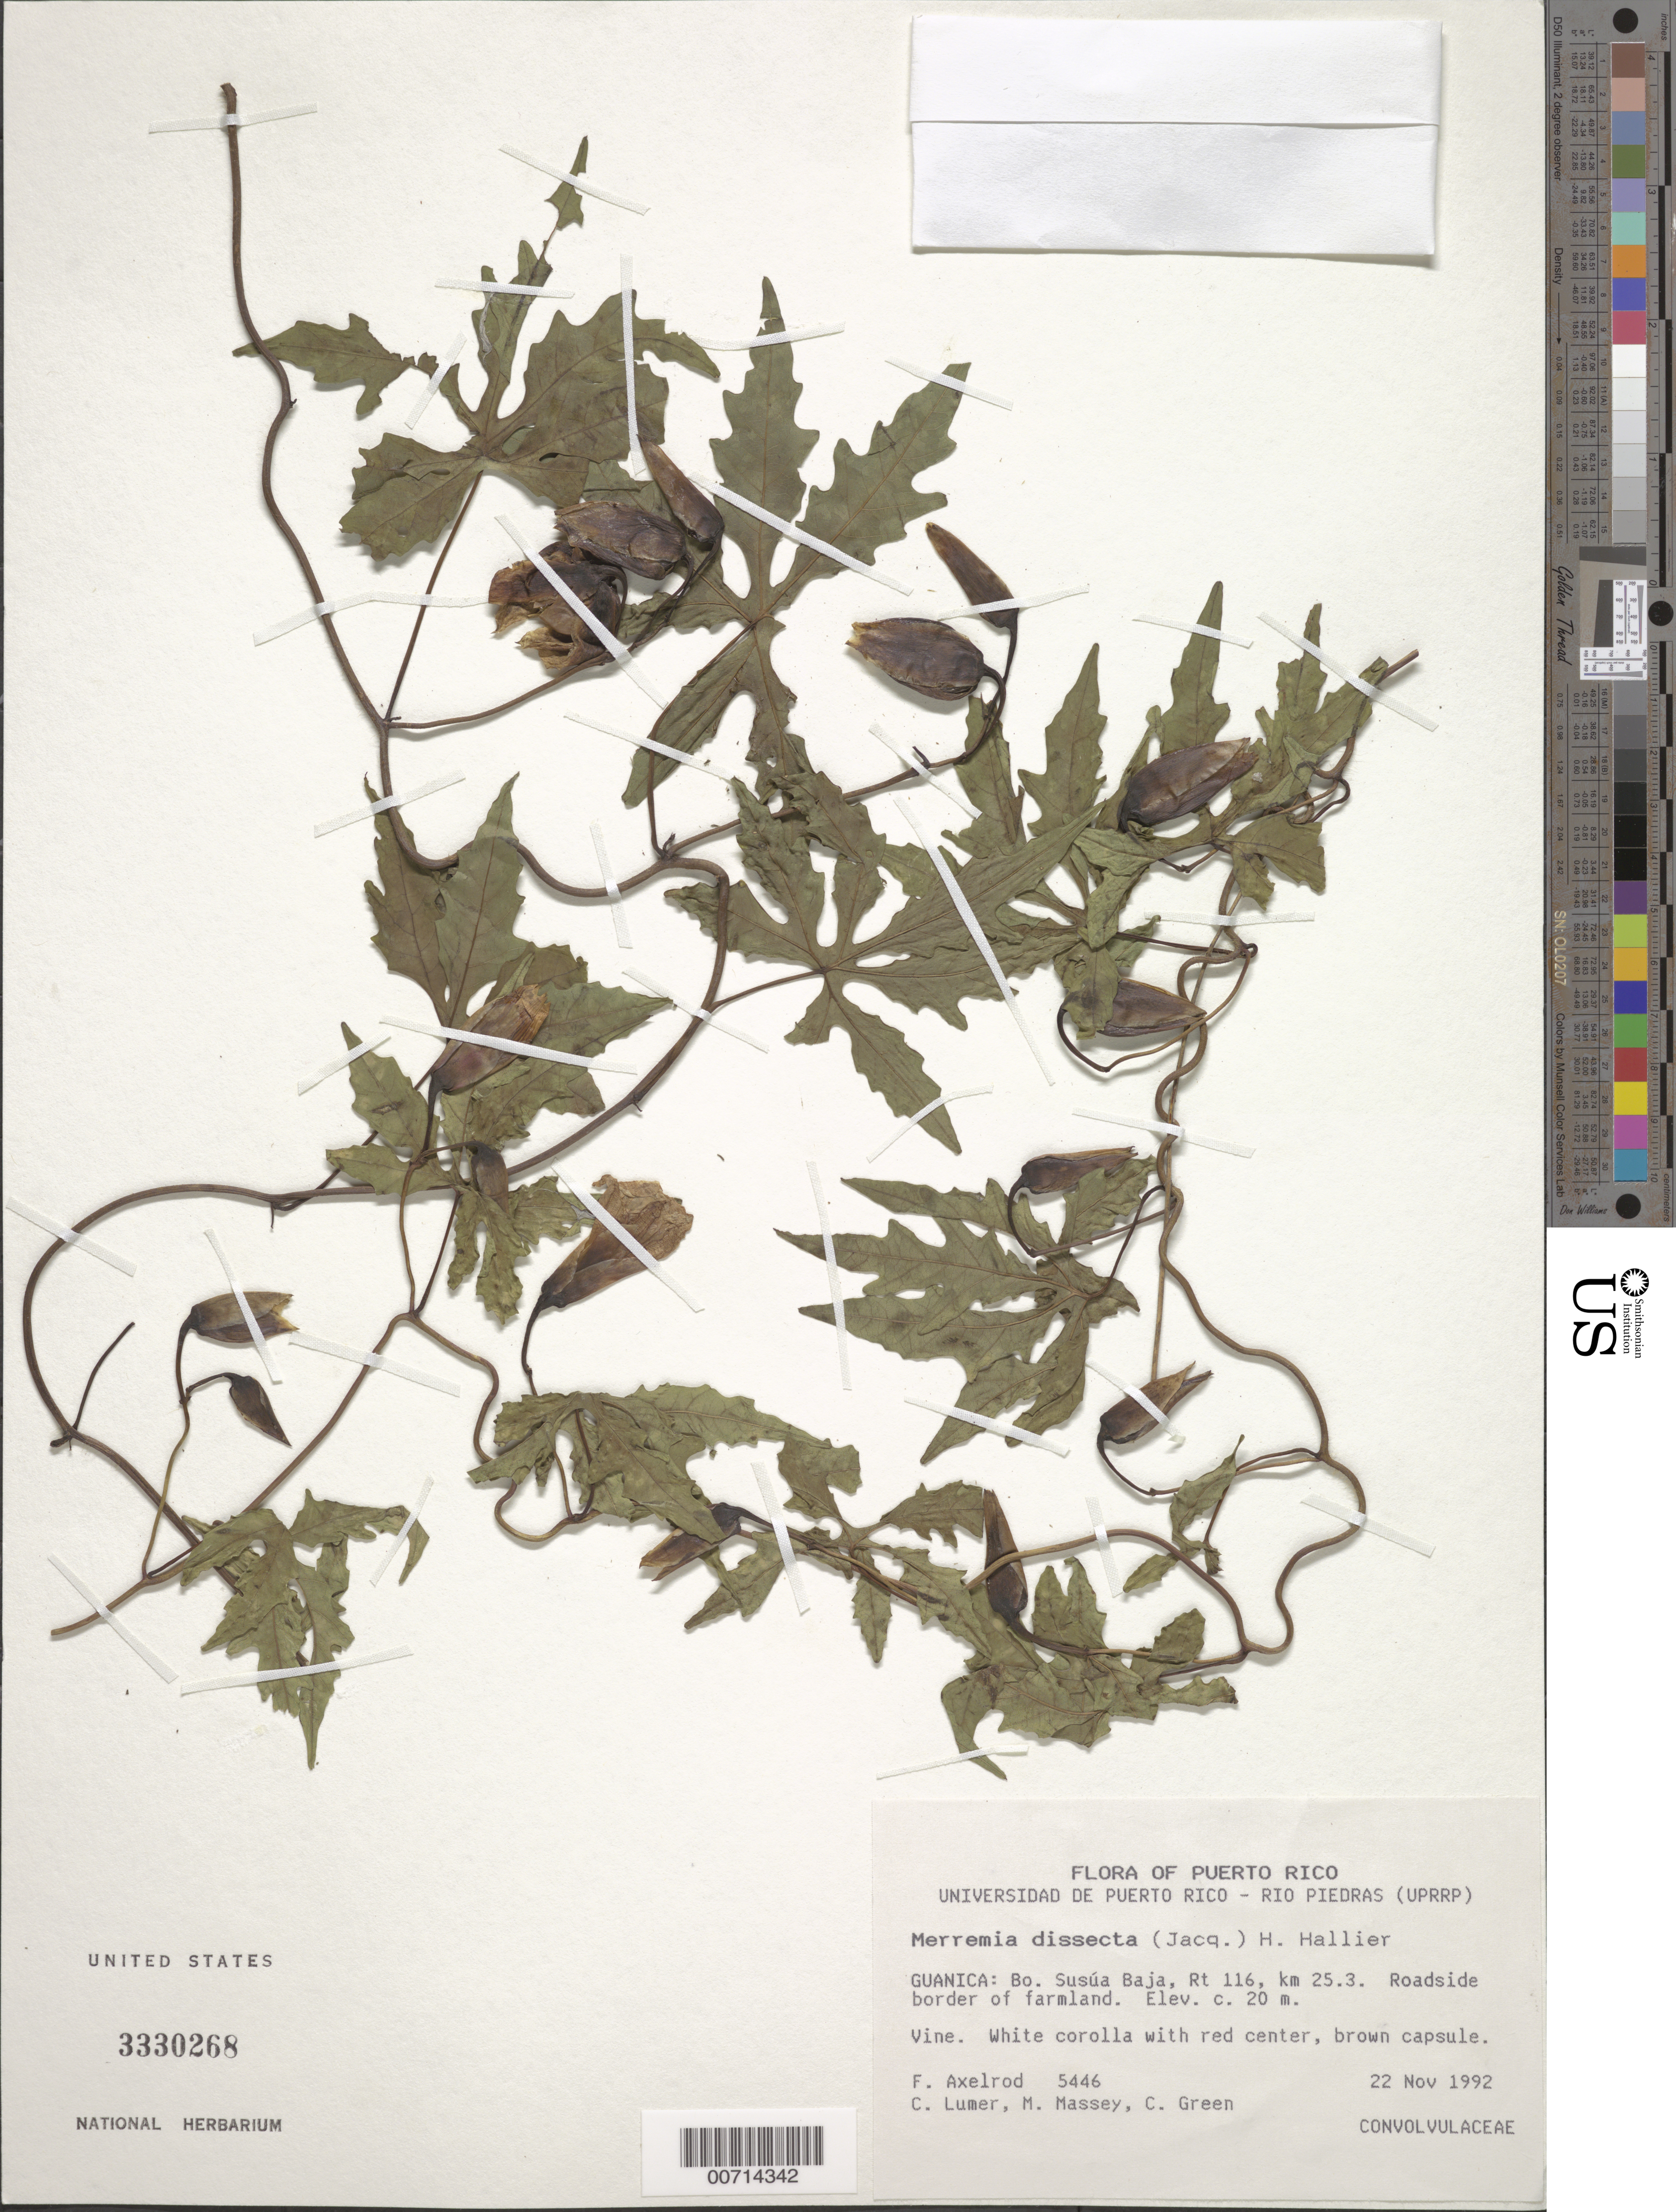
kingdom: Plantae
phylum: Tracheophyta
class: Magnoliopsida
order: Solanales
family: Convolvulaceae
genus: Distimake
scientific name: Distimake dissectus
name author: (Jacq.) A. R. Simões & Staples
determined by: Strong, Mark T., (BOT), Smithsonian Institution - National Museum of Natural History (UNITED STATES)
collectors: F. S. Axelrod, C. Lumar, M. Massey & C. Green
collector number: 5446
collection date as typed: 22 Nov 1992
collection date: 1992-11-22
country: Puerto Rico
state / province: Guánica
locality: Guanica: Bo. Susúa Baja, rte 116, km 25.3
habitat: Roadside border of farmland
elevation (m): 20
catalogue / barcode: US 3330268